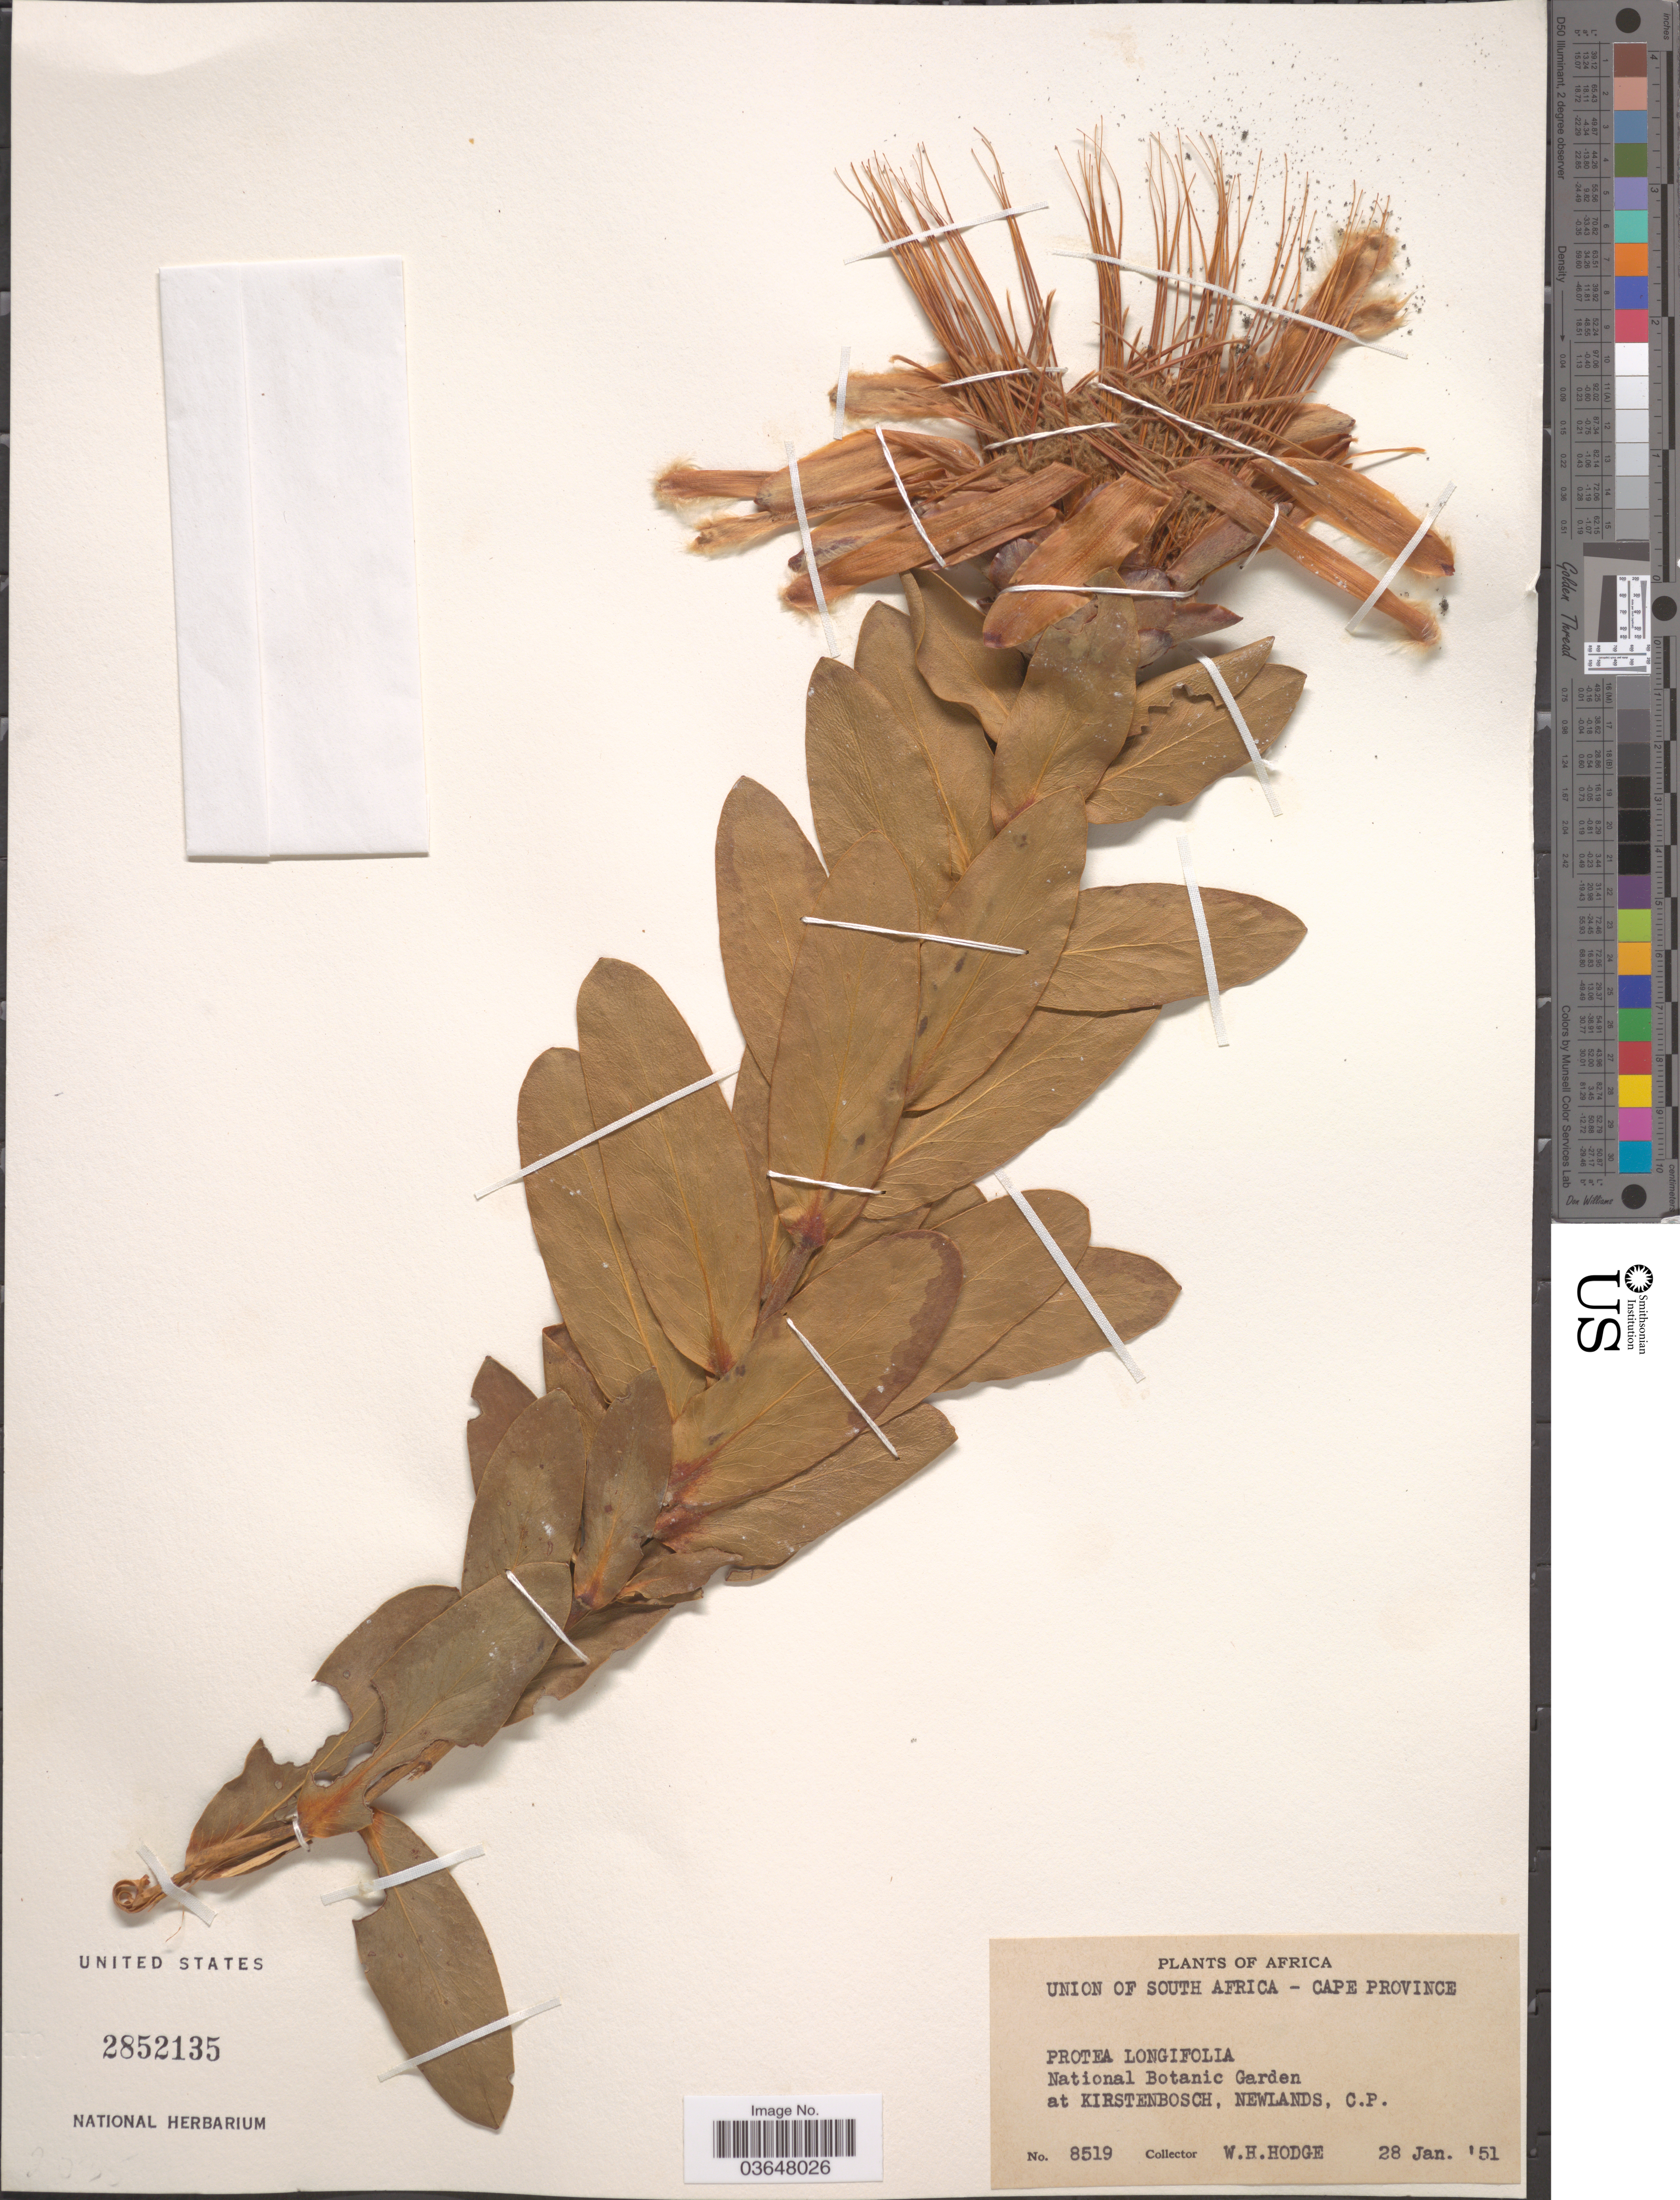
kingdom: Plantae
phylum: Tracheophyta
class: Magnoliopsida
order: Proteales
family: Proteaceae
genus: Protea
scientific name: Protea longifolia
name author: Andrews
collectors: W. Hodge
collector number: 8519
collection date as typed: Transcribed d/m/y: 28/1/51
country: South Africa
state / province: Western Cape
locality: Union of South Africa. National Botanic Garden at Kirstenbosch, Newlands, C.P.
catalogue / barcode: US 2852135